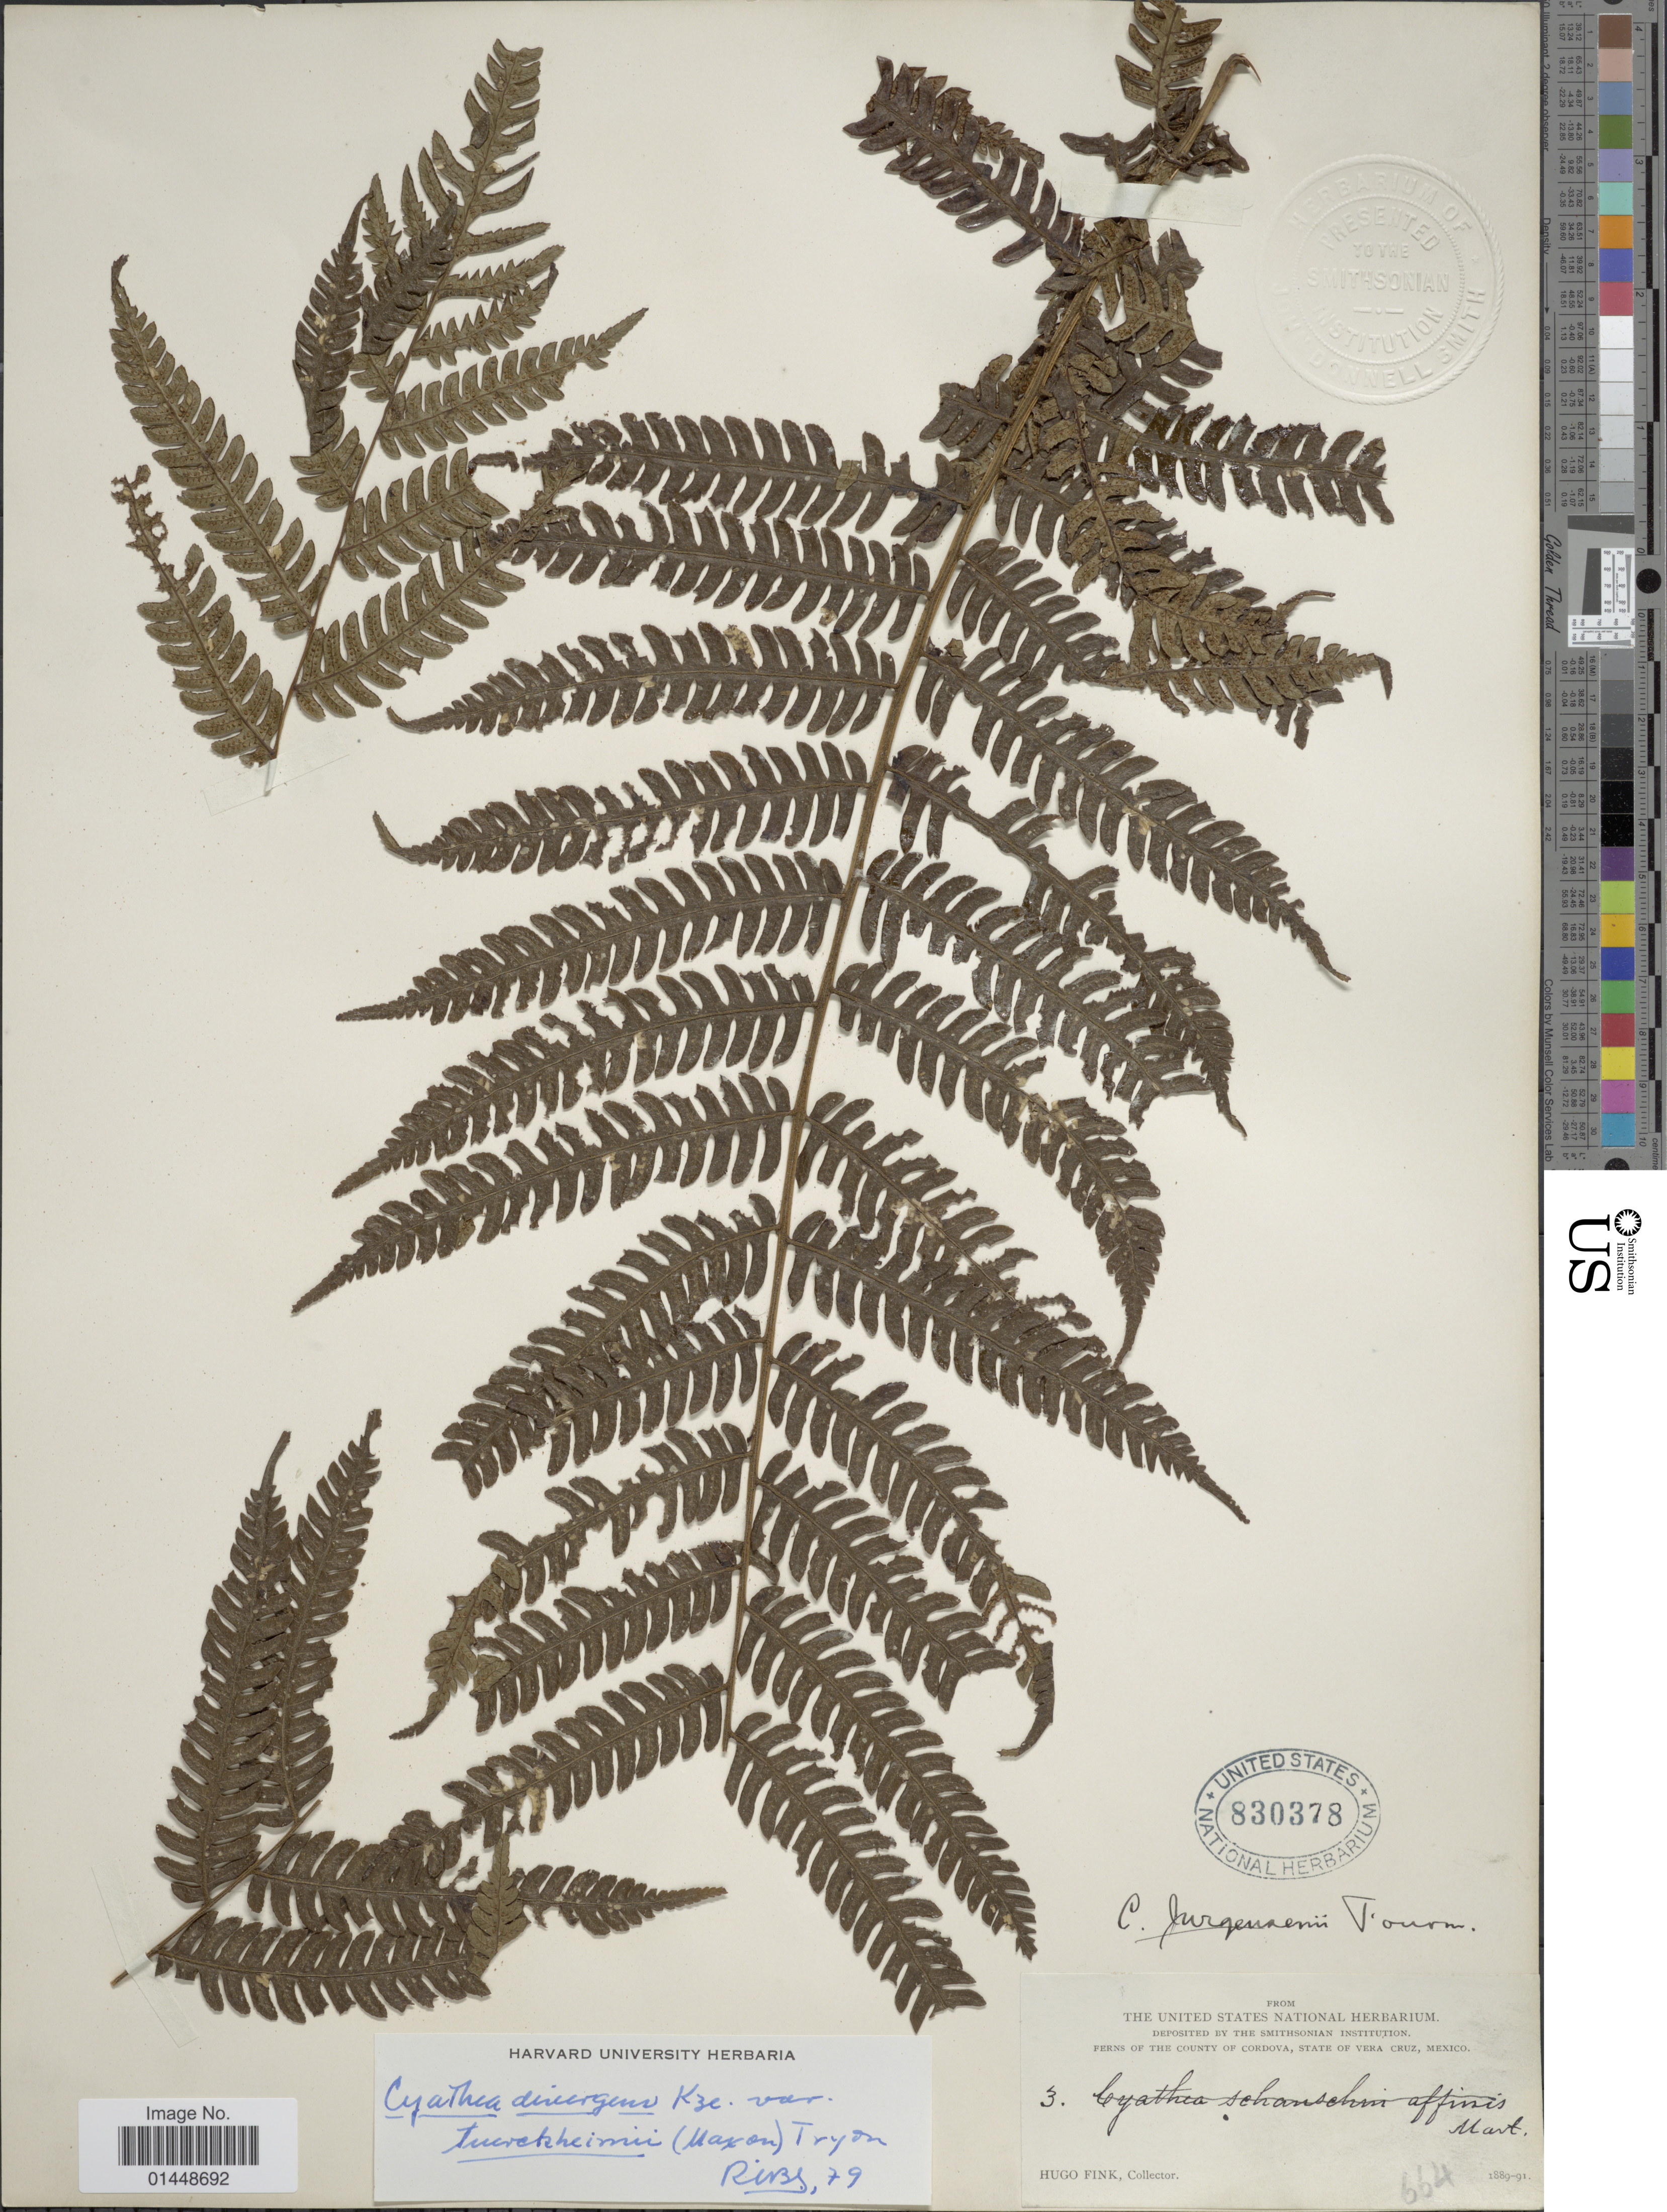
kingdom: Plantae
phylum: Tracheophyta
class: Polypodiopsida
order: Cyatheales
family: Cyatheaceae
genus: Cyathea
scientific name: Cyathea divergens var. tuerckheimii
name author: (Maxon) R.M. Tryon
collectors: H. Fink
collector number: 3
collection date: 1889/1891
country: Mexico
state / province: Veracruz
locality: Ferns of the County of Cordova, State of Vera Cruz, Mexico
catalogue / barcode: US 830378